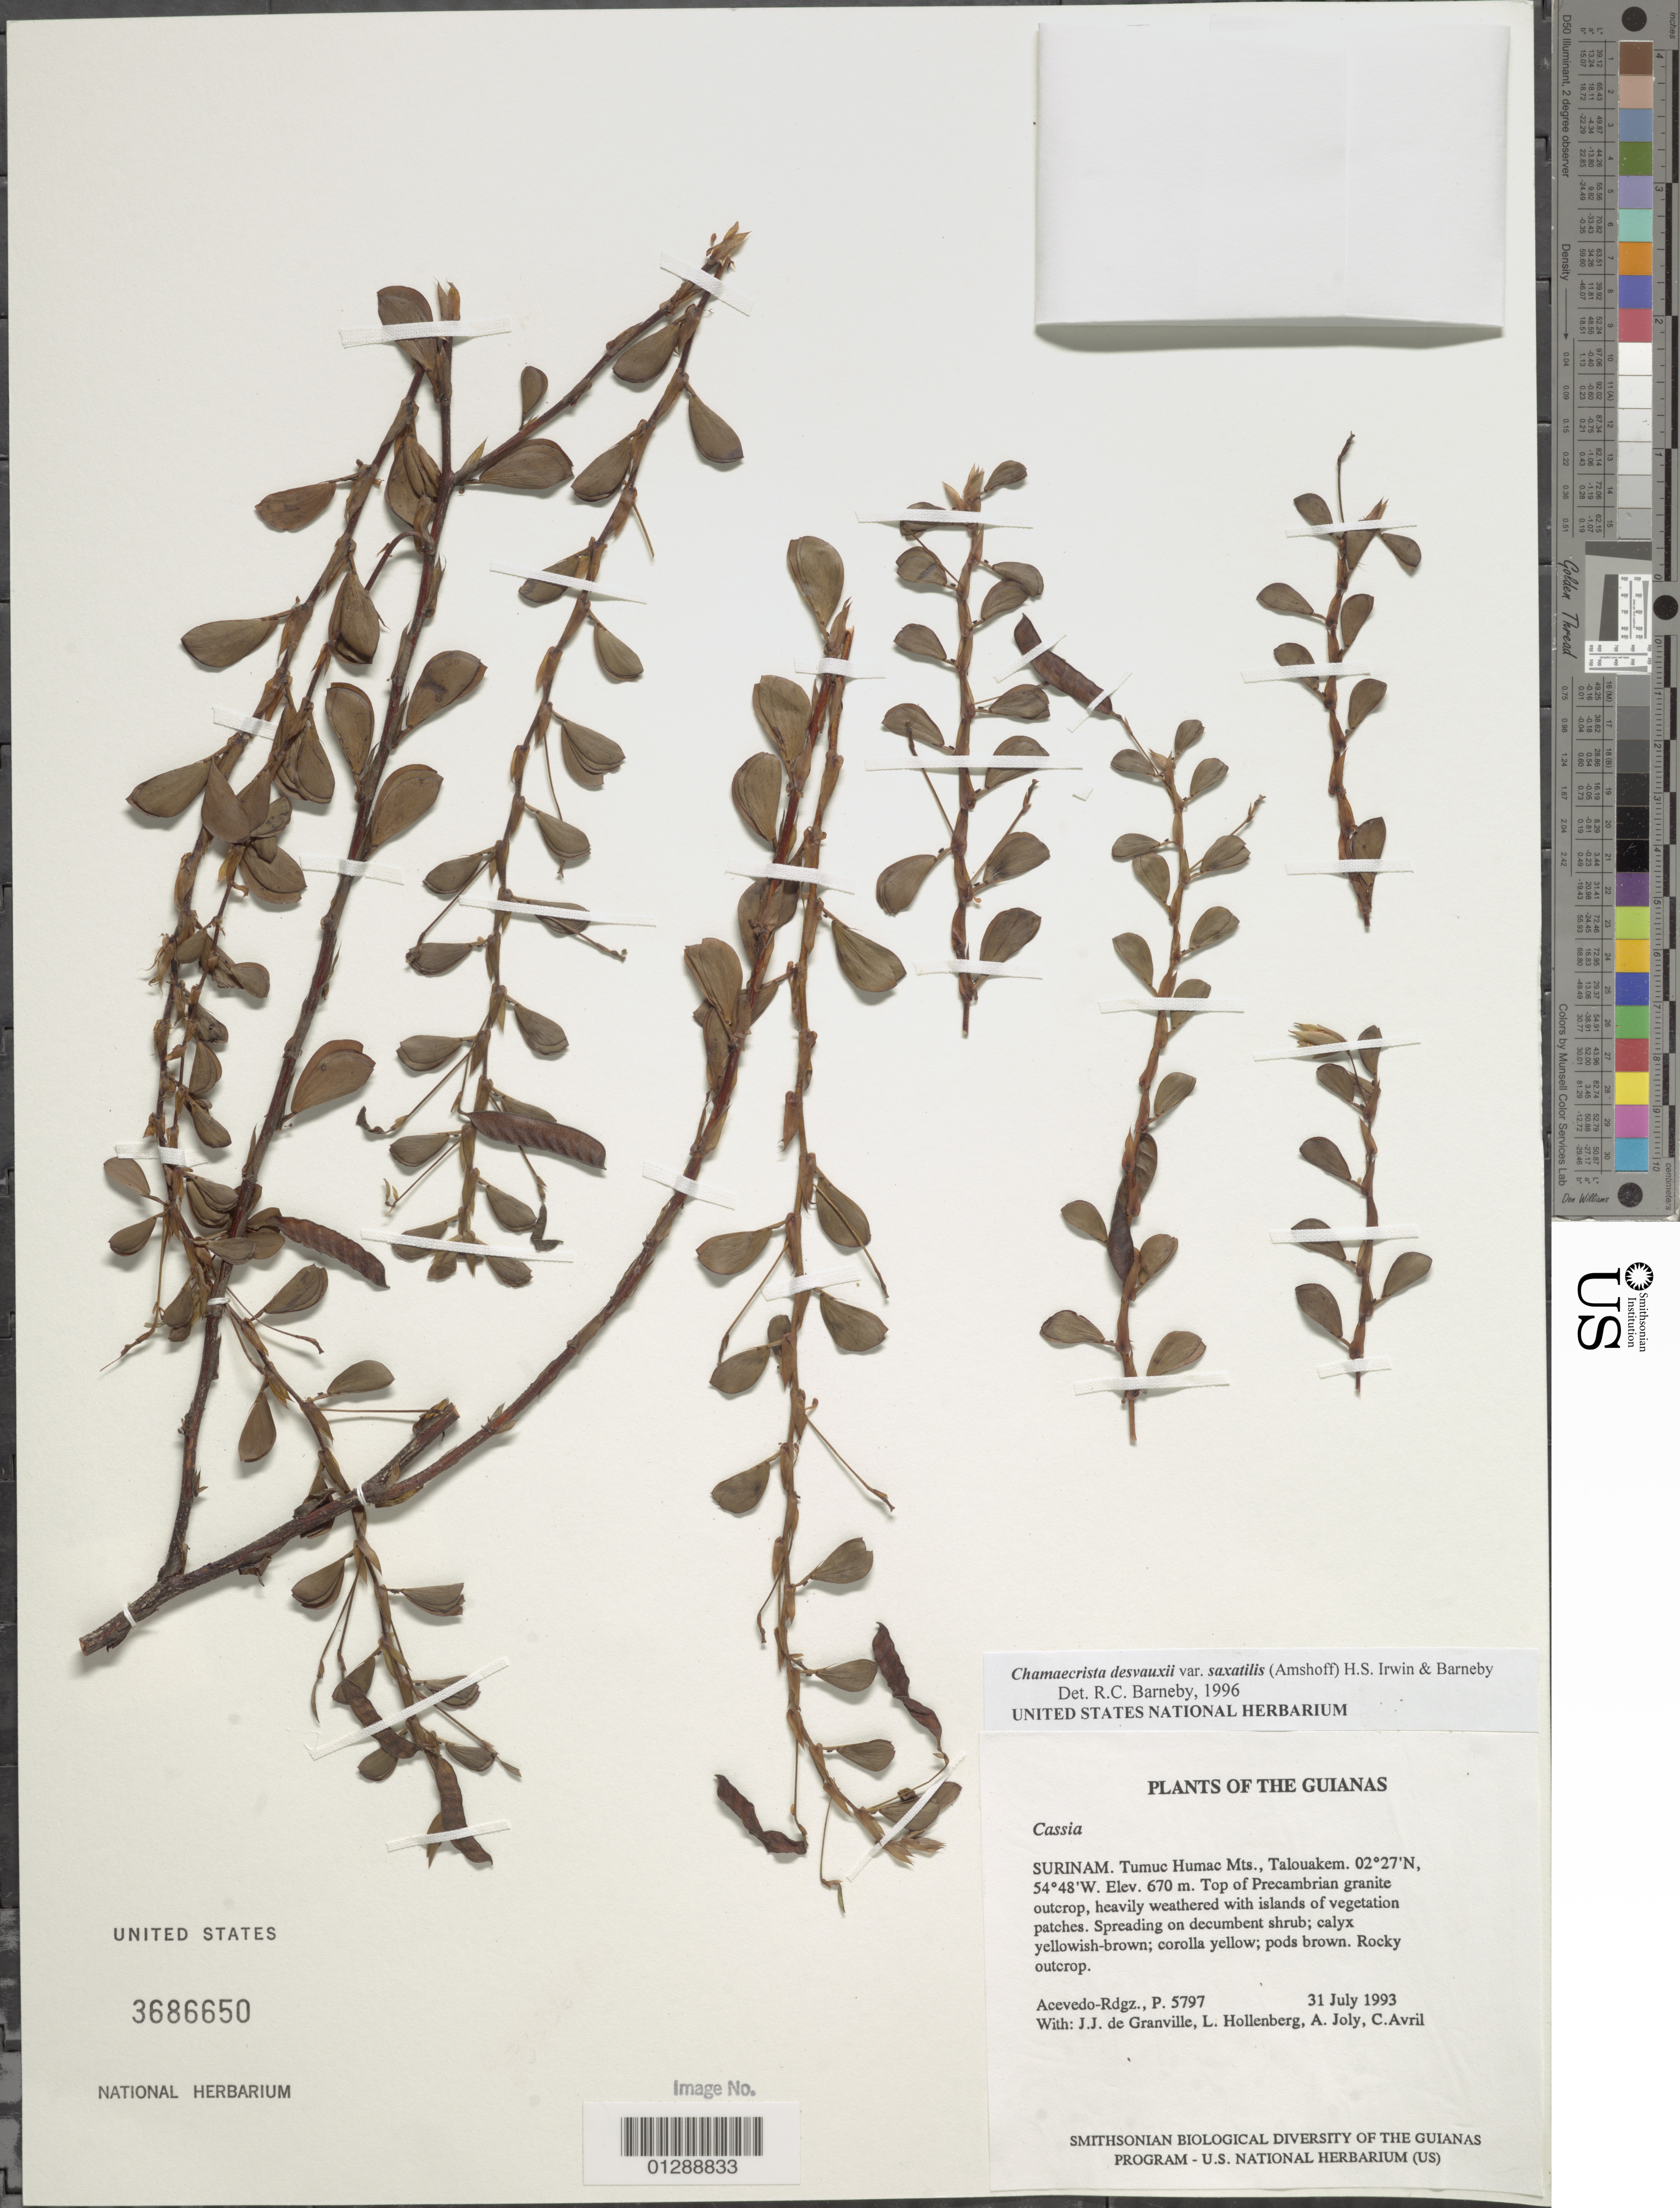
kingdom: Plantae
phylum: Tracheophyta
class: Magnoliopsida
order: Fabales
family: Fabaceae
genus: Chamaecrista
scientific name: Chamaecrista desvauxii var. saxatilis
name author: (Amshoff) H.S. Irwin & Barneby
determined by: Barneby, Rupert C., (NY)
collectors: P. Acevedo-Rodr., J.-J. de Granville, L. Hollenberg, A. Joly & C. Avril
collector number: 5797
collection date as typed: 31 July 1993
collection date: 1993-07-31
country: Suriname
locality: Tumuc Humac Mts., Talouakem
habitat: Top of Precambrian granite outcrop, heavily weathered with islands of vegetation patches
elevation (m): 670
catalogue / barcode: US 3686650